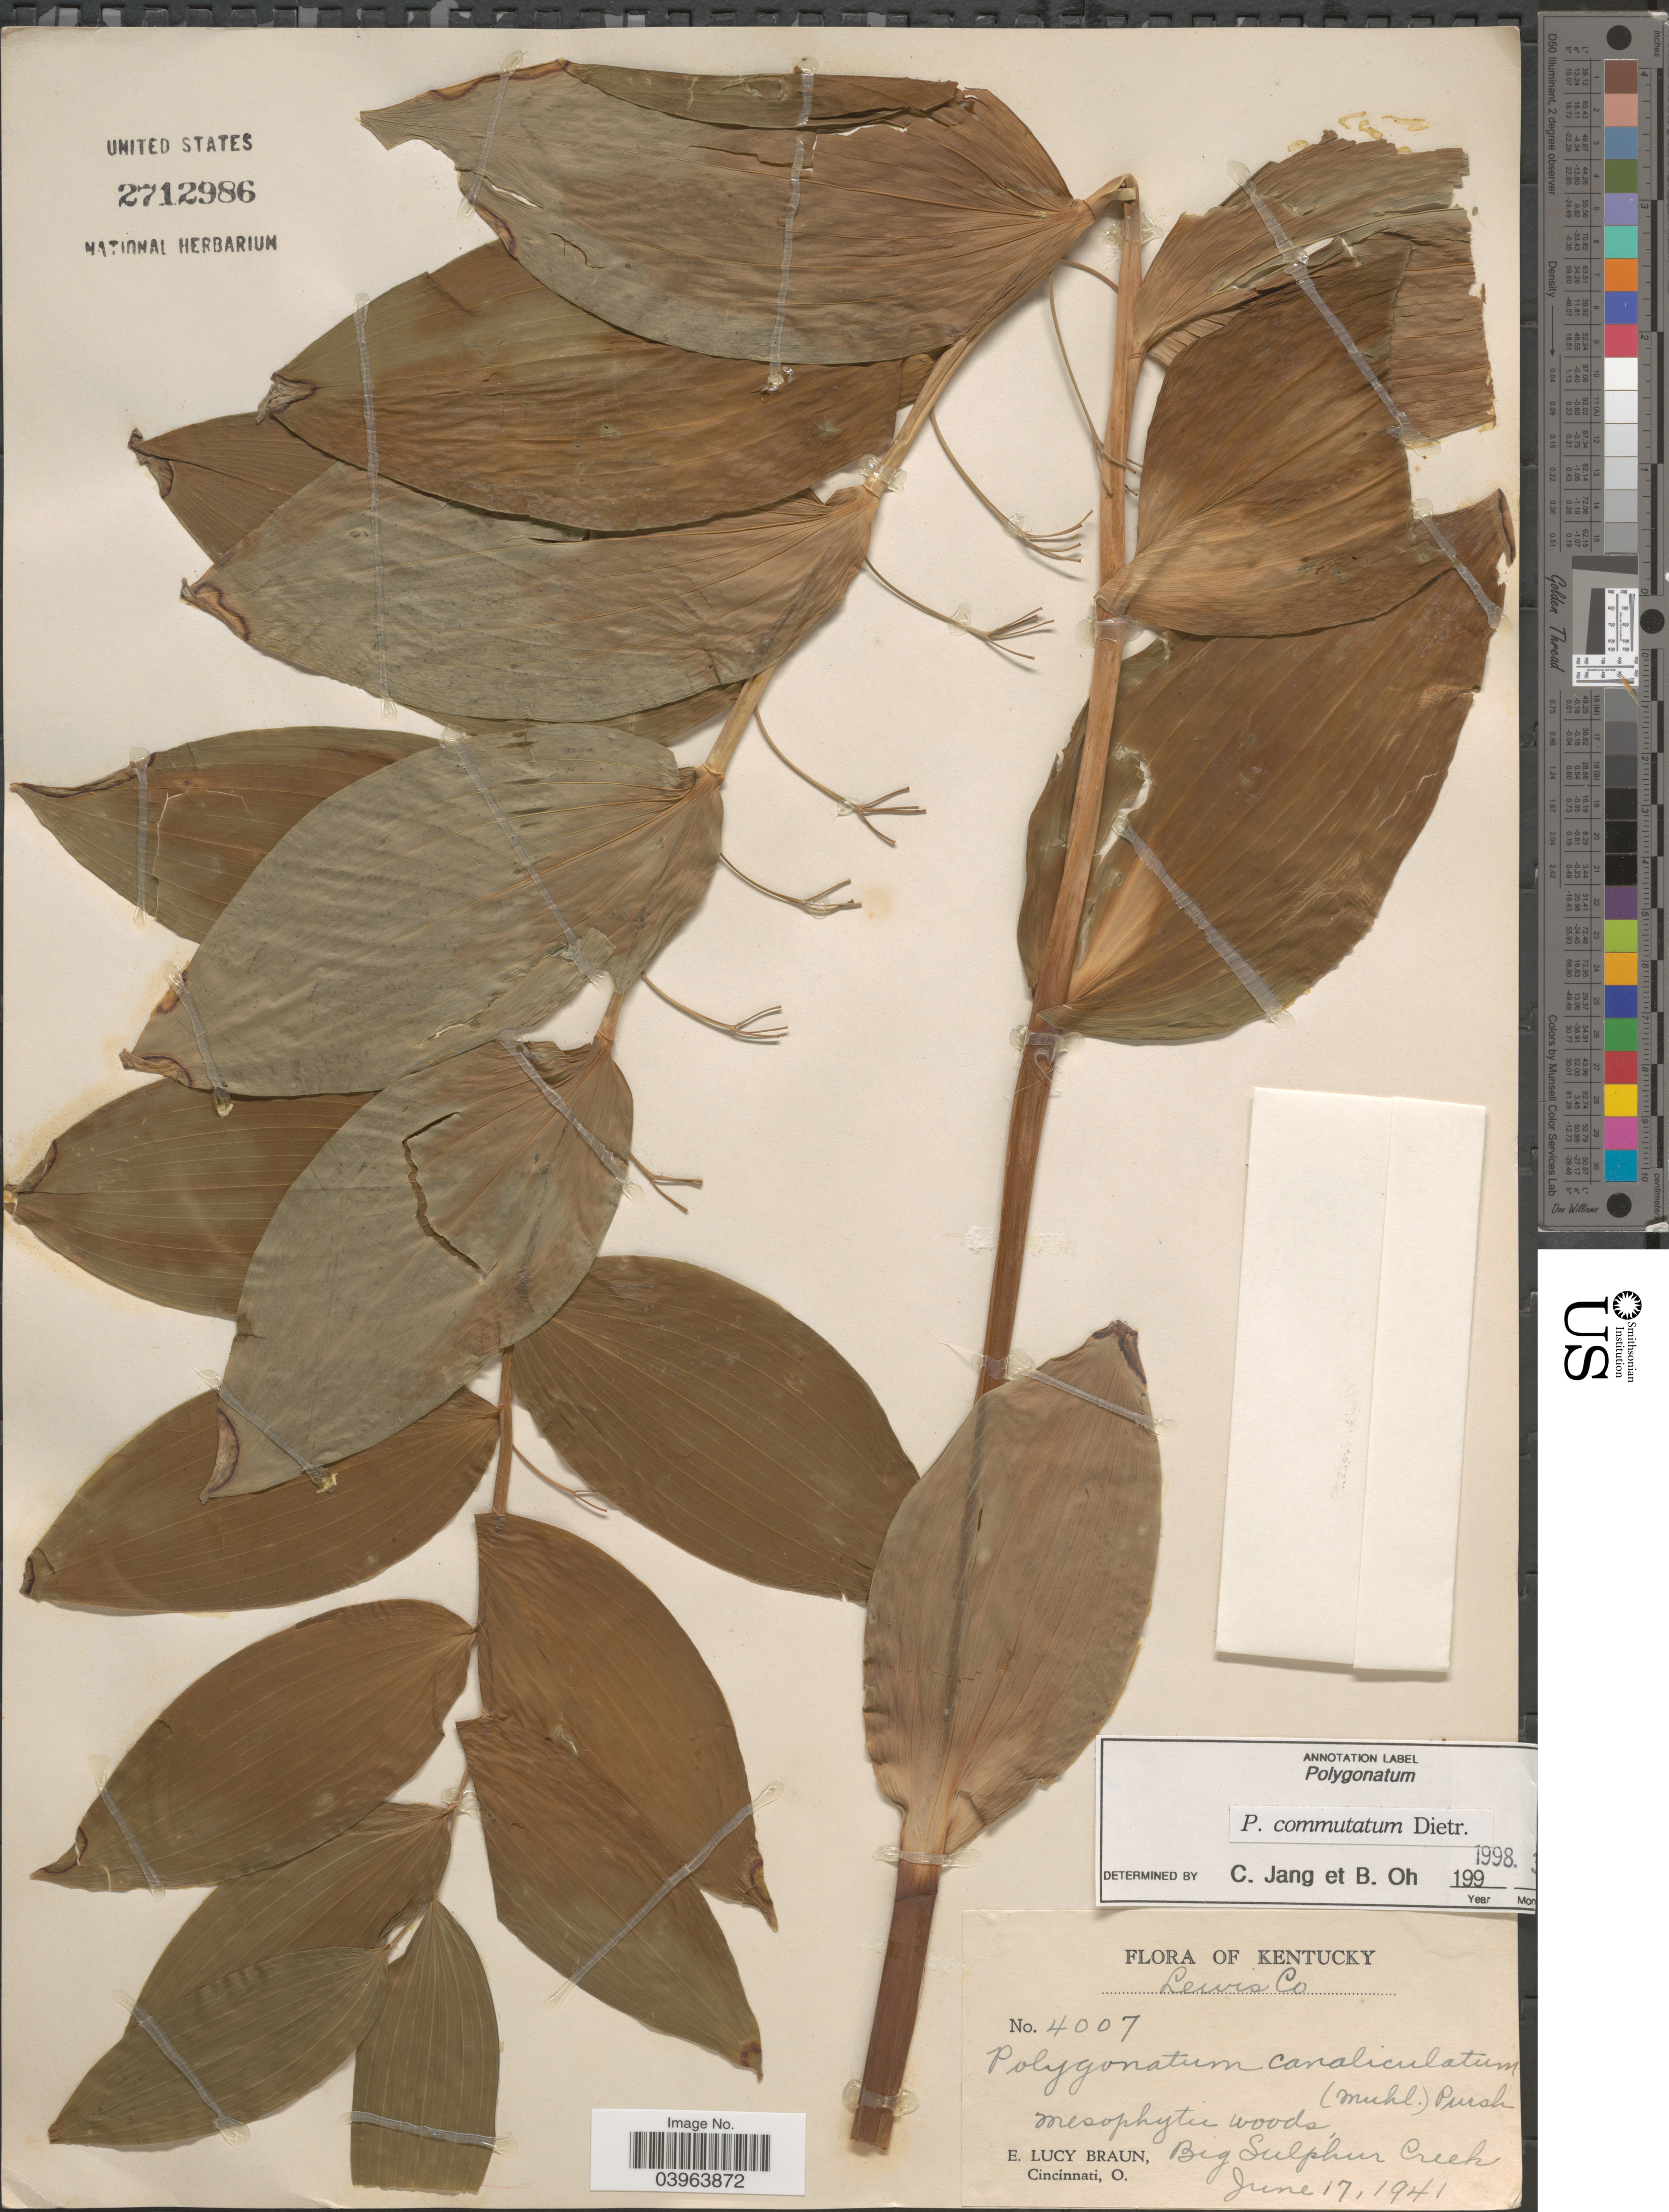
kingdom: Plantae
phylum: Tracheophyta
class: Liliopsida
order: Asparagales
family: Asparagaceae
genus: Polygonatum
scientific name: Polygonatum commutatum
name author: (Schult. f.) A. Dietr.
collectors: E. L. Braun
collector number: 4007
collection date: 1941-06-17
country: United States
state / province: Kentucky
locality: Lewis Co. Big Sulphur Creek.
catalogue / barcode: US 2712986